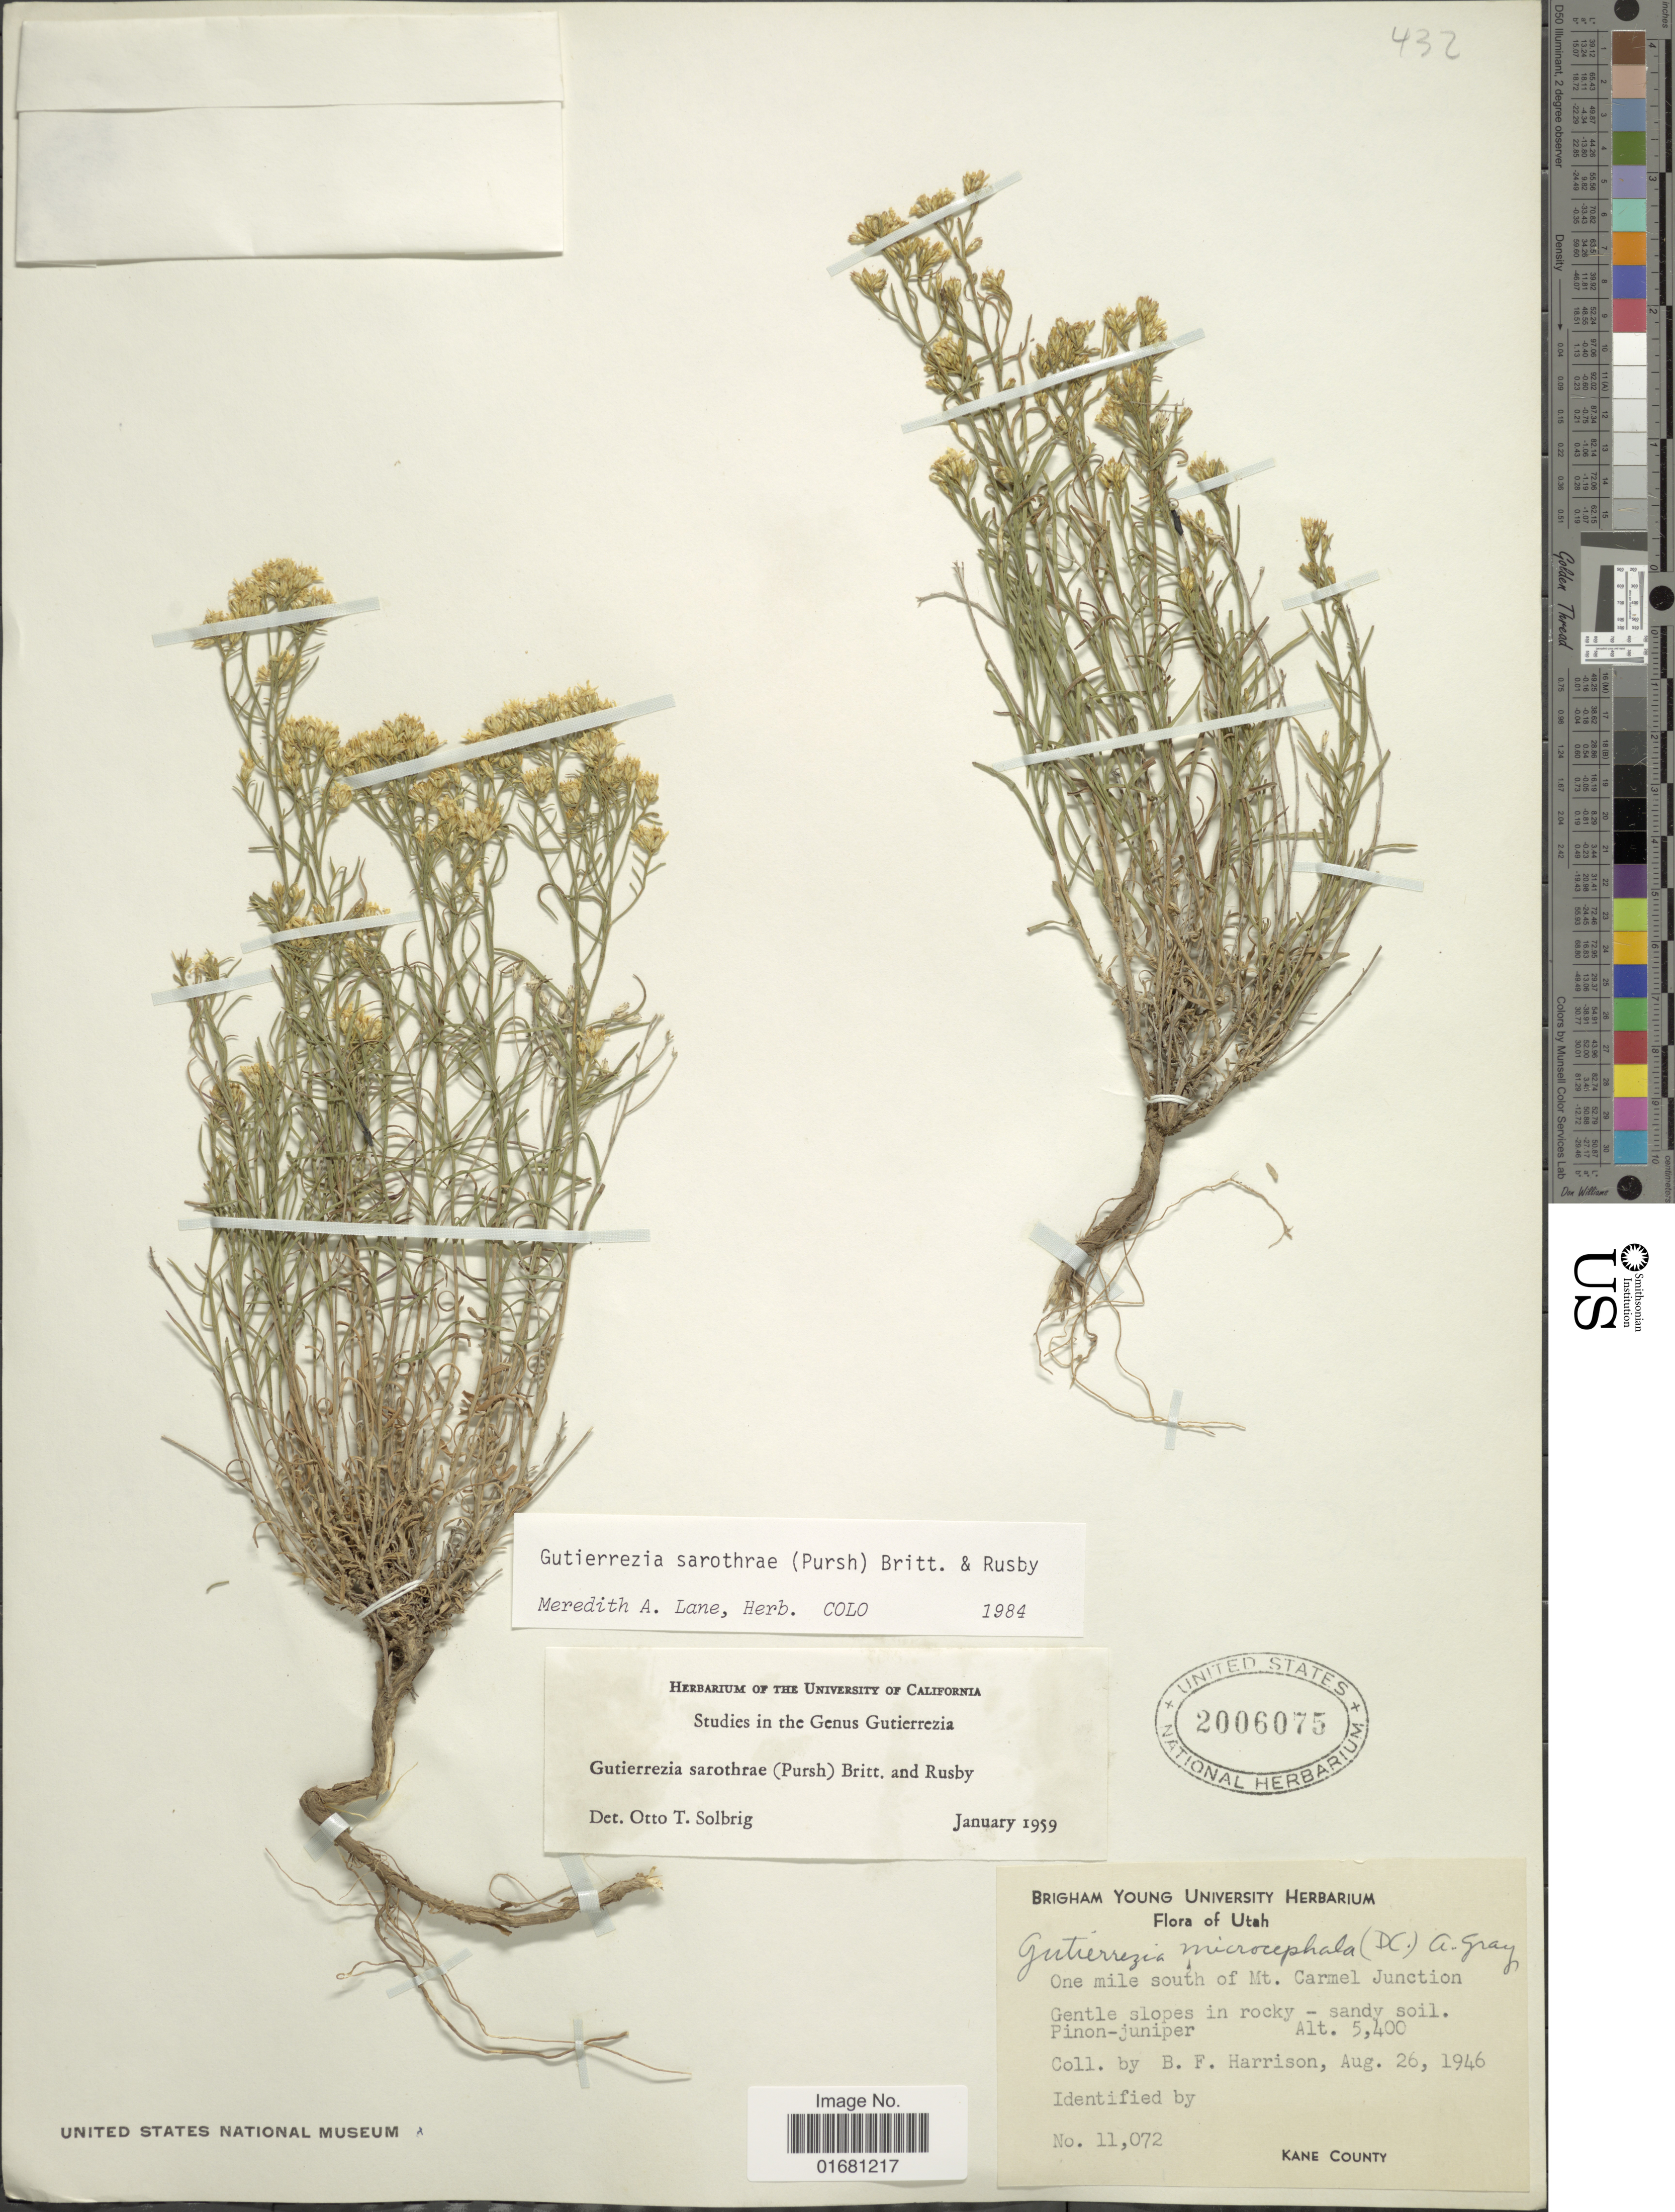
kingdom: Plantae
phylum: Tracheophyta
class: Magnoliopsida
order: Asterales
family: Asteraceae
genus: Gutierrezia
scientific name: Gutierrezia sarothrae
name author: (Pursh) Britton & Rusby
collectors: B. F. Harrison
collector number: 11072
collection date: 1946-08-26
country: United States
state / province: Utah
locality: One mile south of Mt. Carmel Junction, Gentle slopes in rocky - sandy soil, Pinon - juniper, Kane County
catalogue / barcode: US 2006075